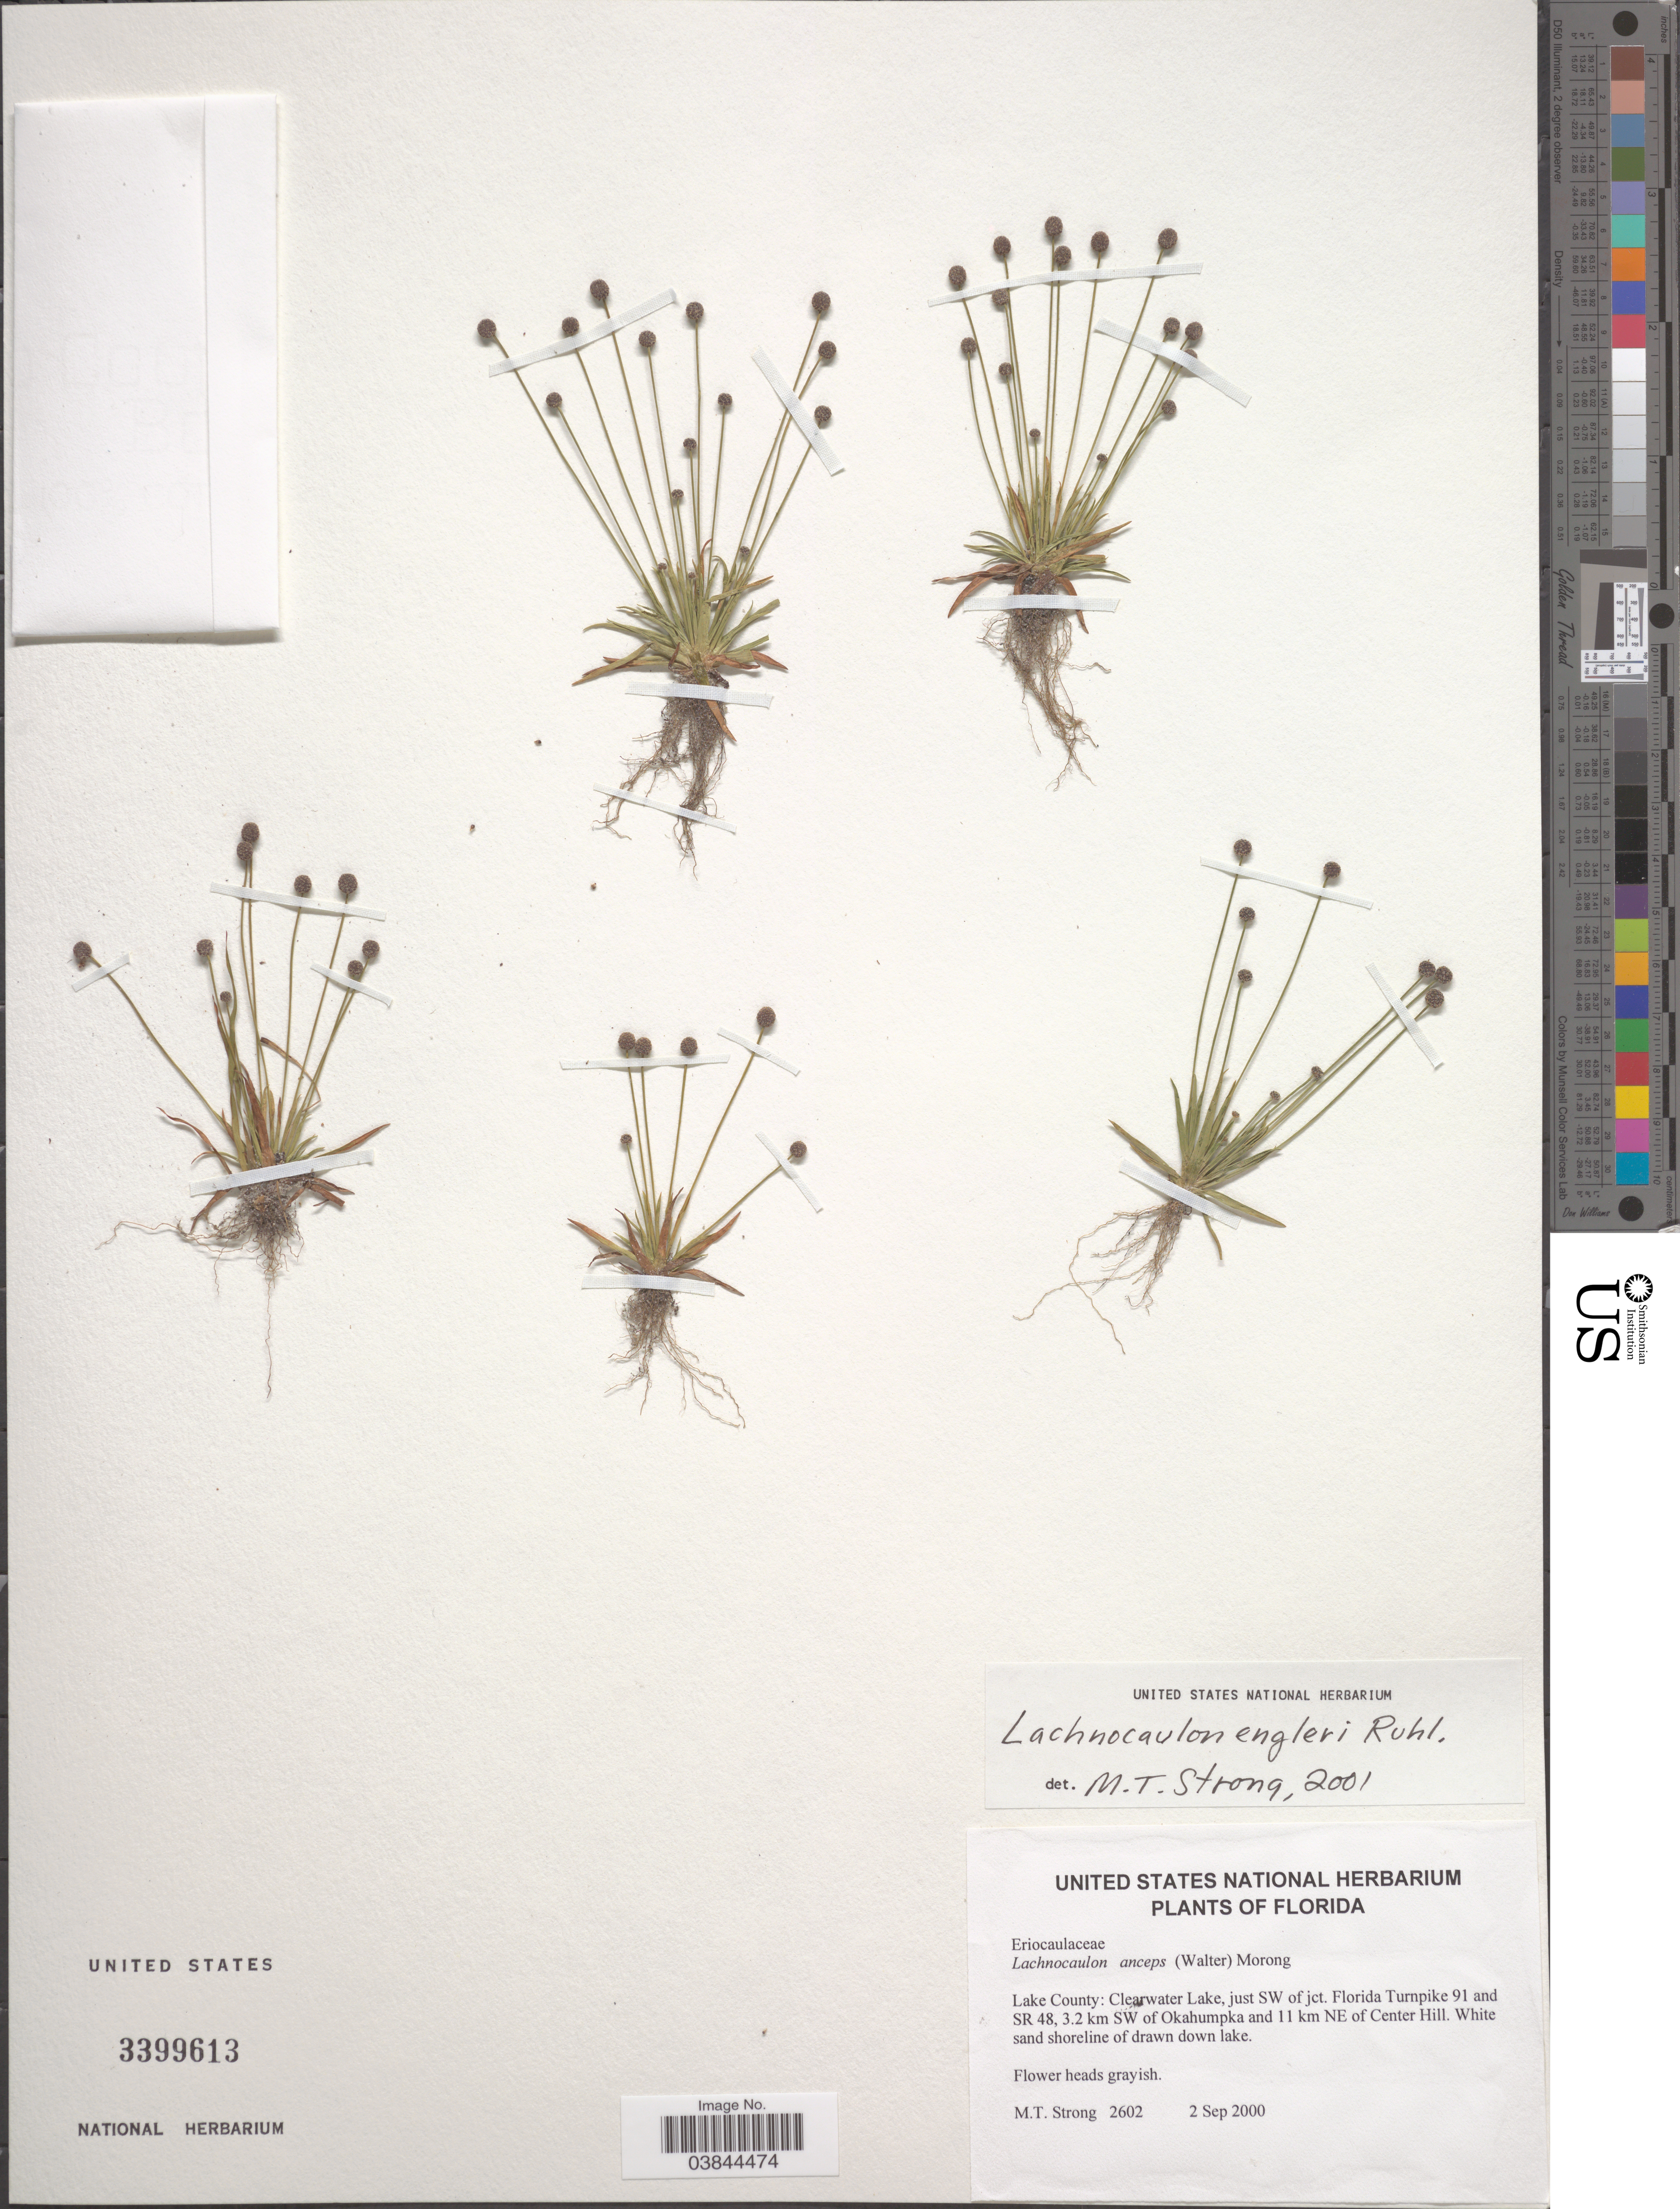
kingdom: Plantae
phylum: Tracheophyta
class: Liliopsida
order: Poales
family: Eriocaulaceae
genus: Lachnocaulon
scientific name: Lachnocaulon engleri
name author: Ruhland in Engl.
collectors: M. T. Strong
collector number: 2602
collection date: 2000-09-02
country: United States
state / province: Florida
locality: Lake County: Clearwater Lake, just SW of jct. Florida Turnpike 91 and Sr 48, 3.2 km SW of Okahumpka and 11 km NE of Center Hill.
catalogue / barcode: US 3399613